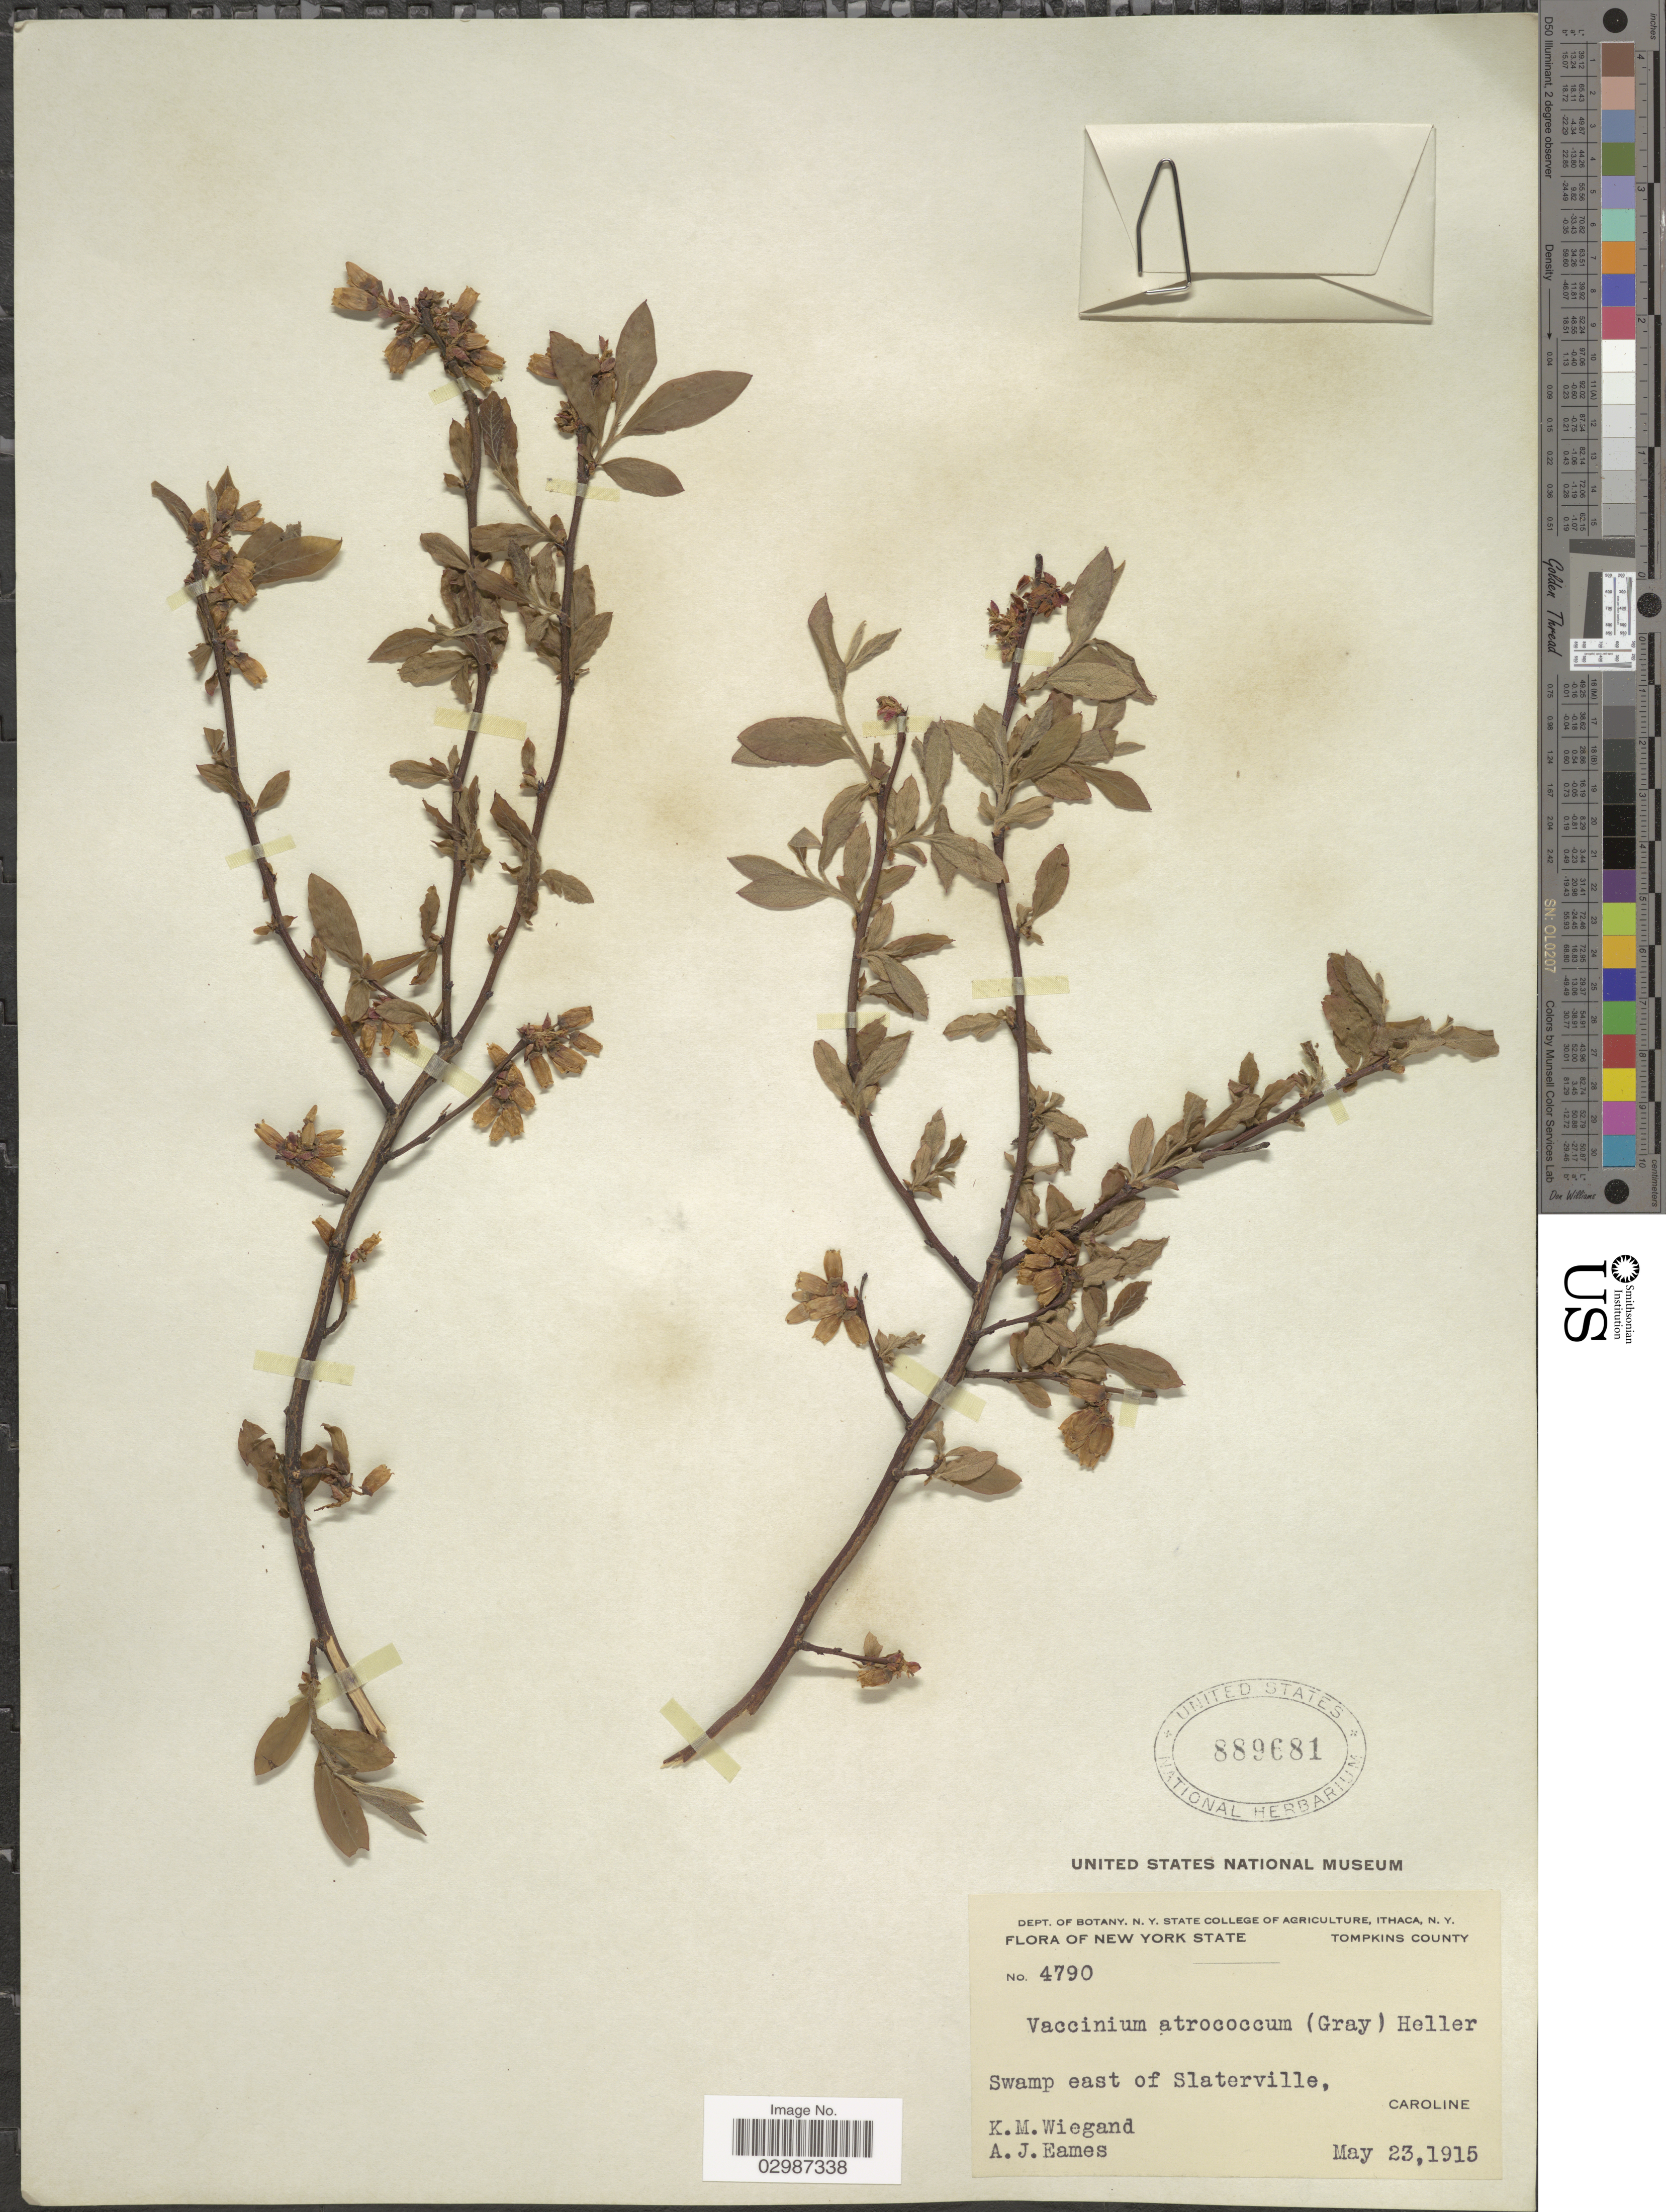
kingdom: Plantae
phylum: Tracheophyta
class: Magnoliopsida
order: Ericales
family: Ericaceae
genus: Vaccinium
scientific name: Vaccinium atrococcum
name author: (A. Gray) A. Heller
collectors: K. M. Wiegand & A. J. Eames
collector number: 4790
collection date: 1915-05-23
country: United States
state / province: New York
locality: Tompkins County, Swamp east of Slaterville, Caroline.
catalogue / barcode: US 889681